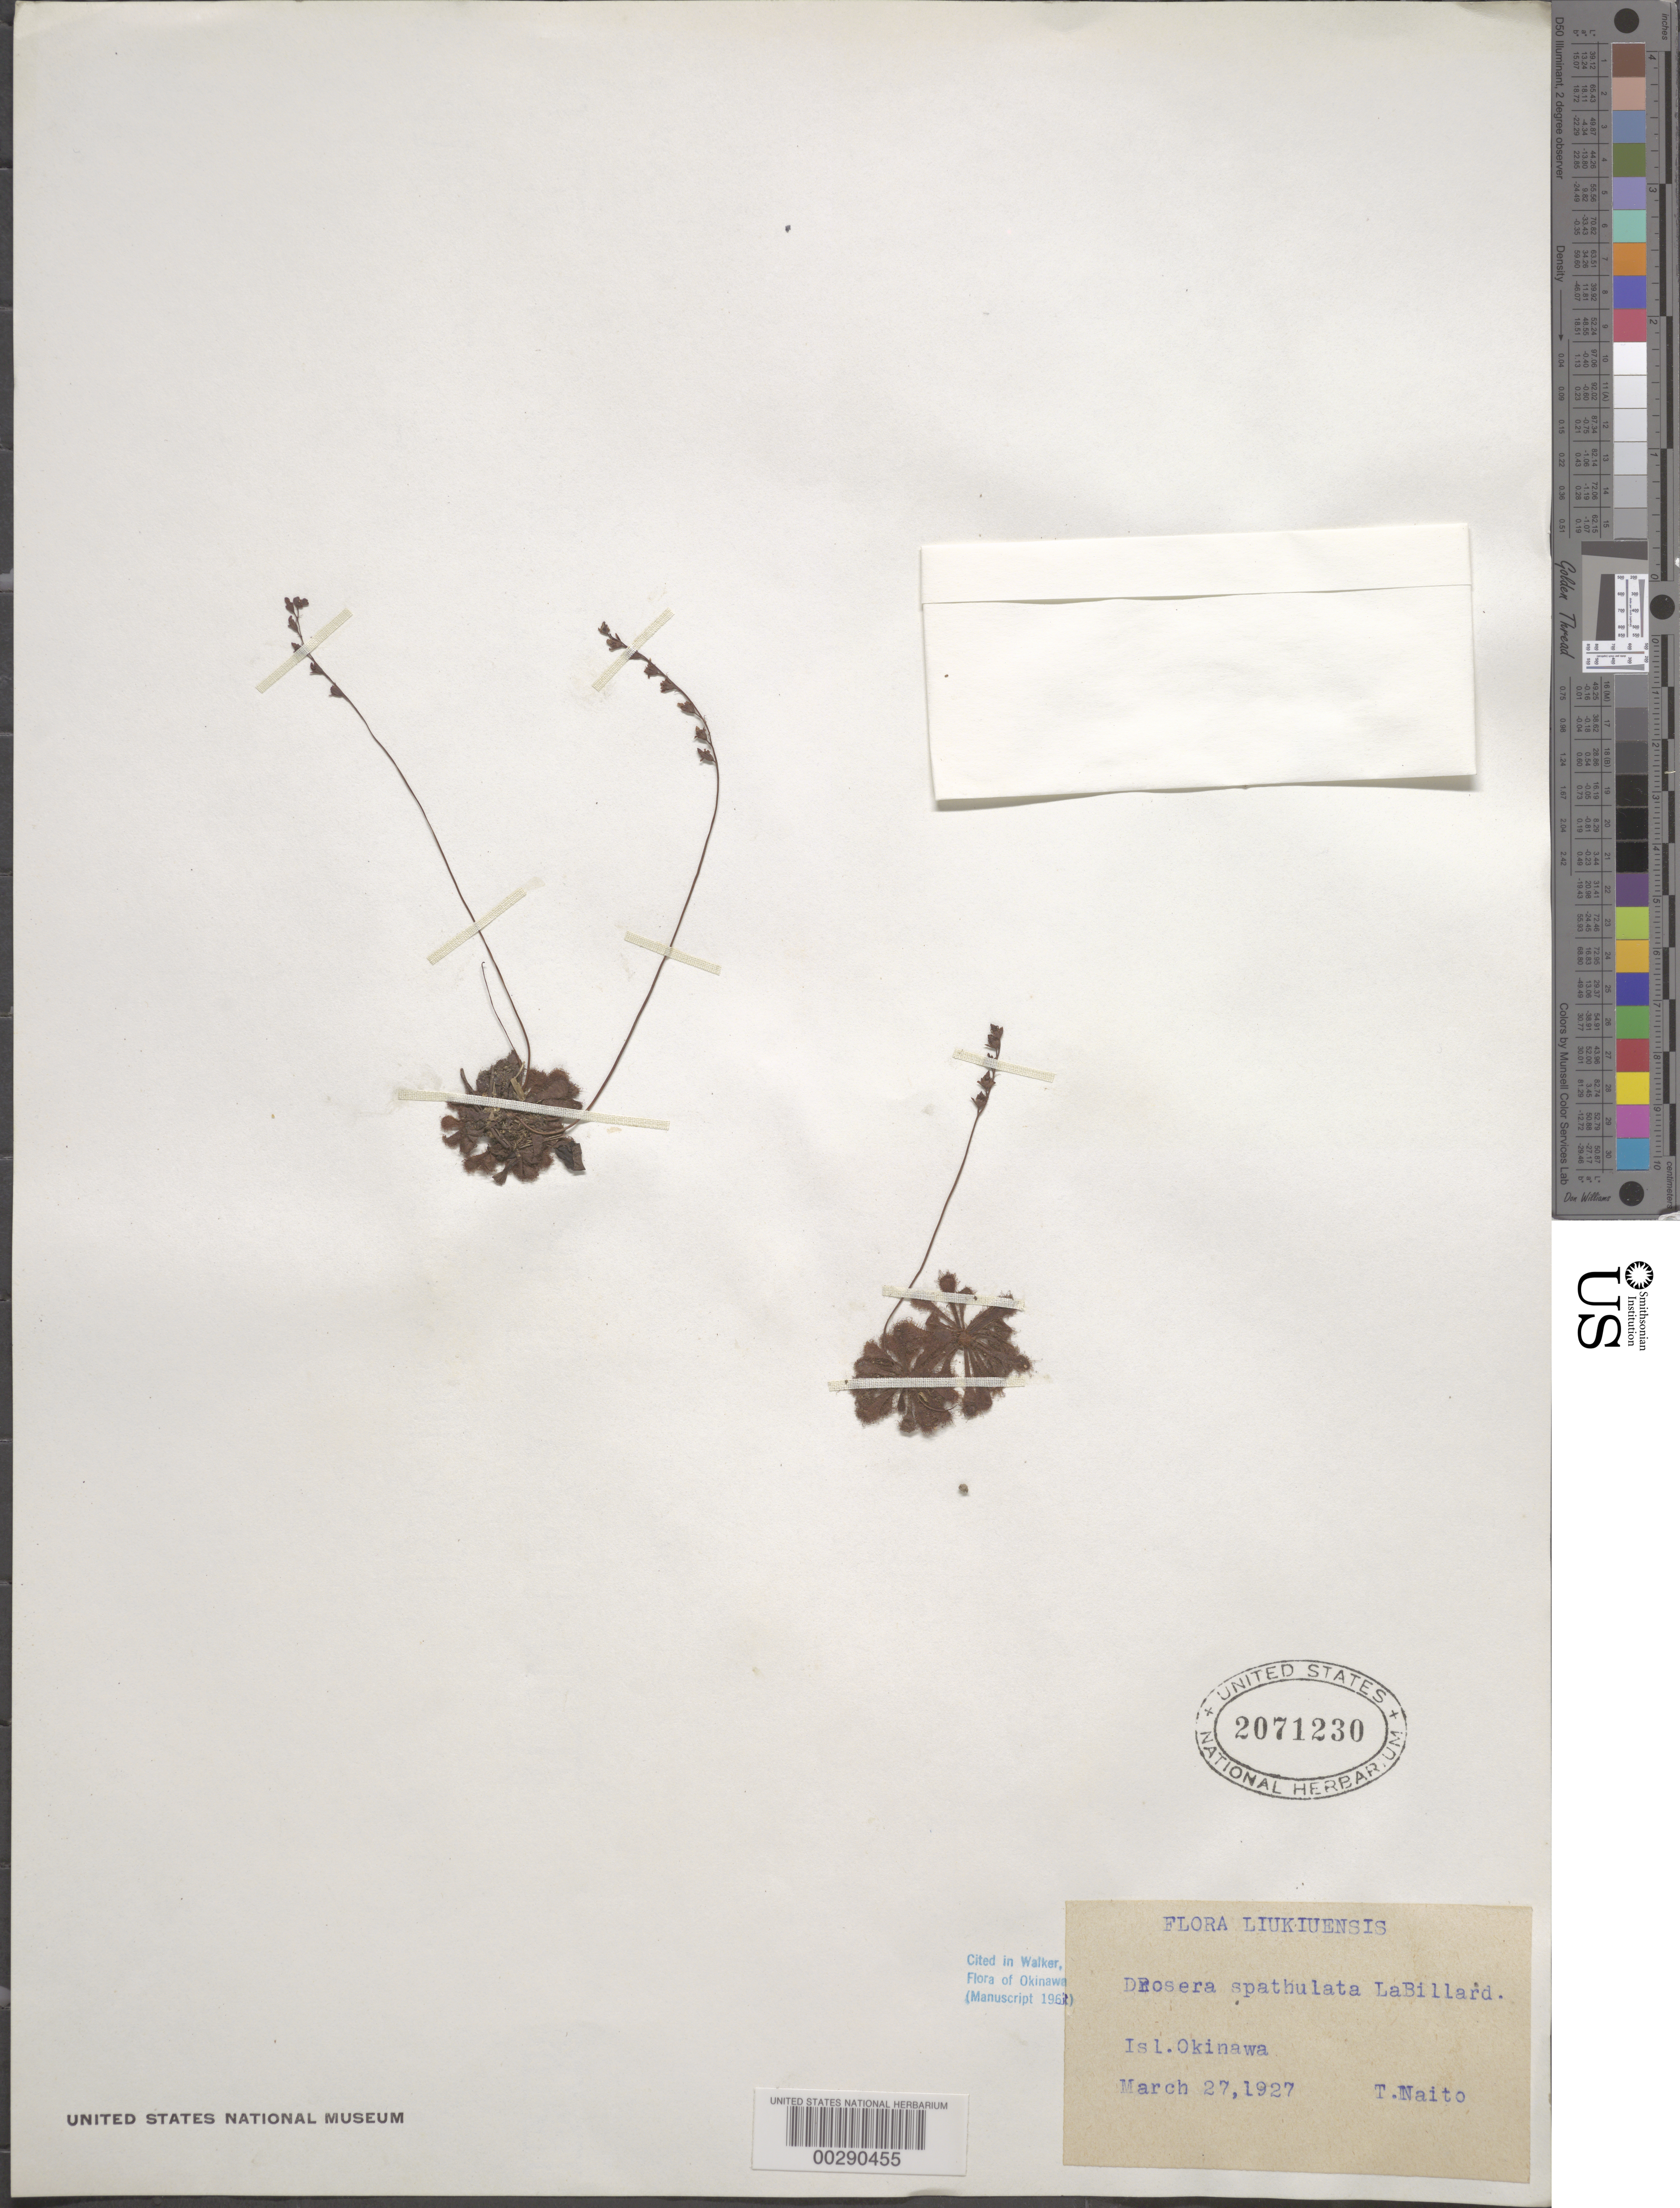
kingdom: Plantae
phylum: Tracheophyta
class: Magnoliopsida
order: Caryophyllales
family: Droseraceae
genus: Drosera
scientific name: Drosera spathulata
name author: Labill.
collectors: T. Naito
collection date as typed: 27 Mar 1927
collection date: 1927-03-27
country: Japan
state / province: Okinawa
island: Okinawa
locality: Okinawa i. [Okinawa Is.]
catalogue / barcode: US 2071230